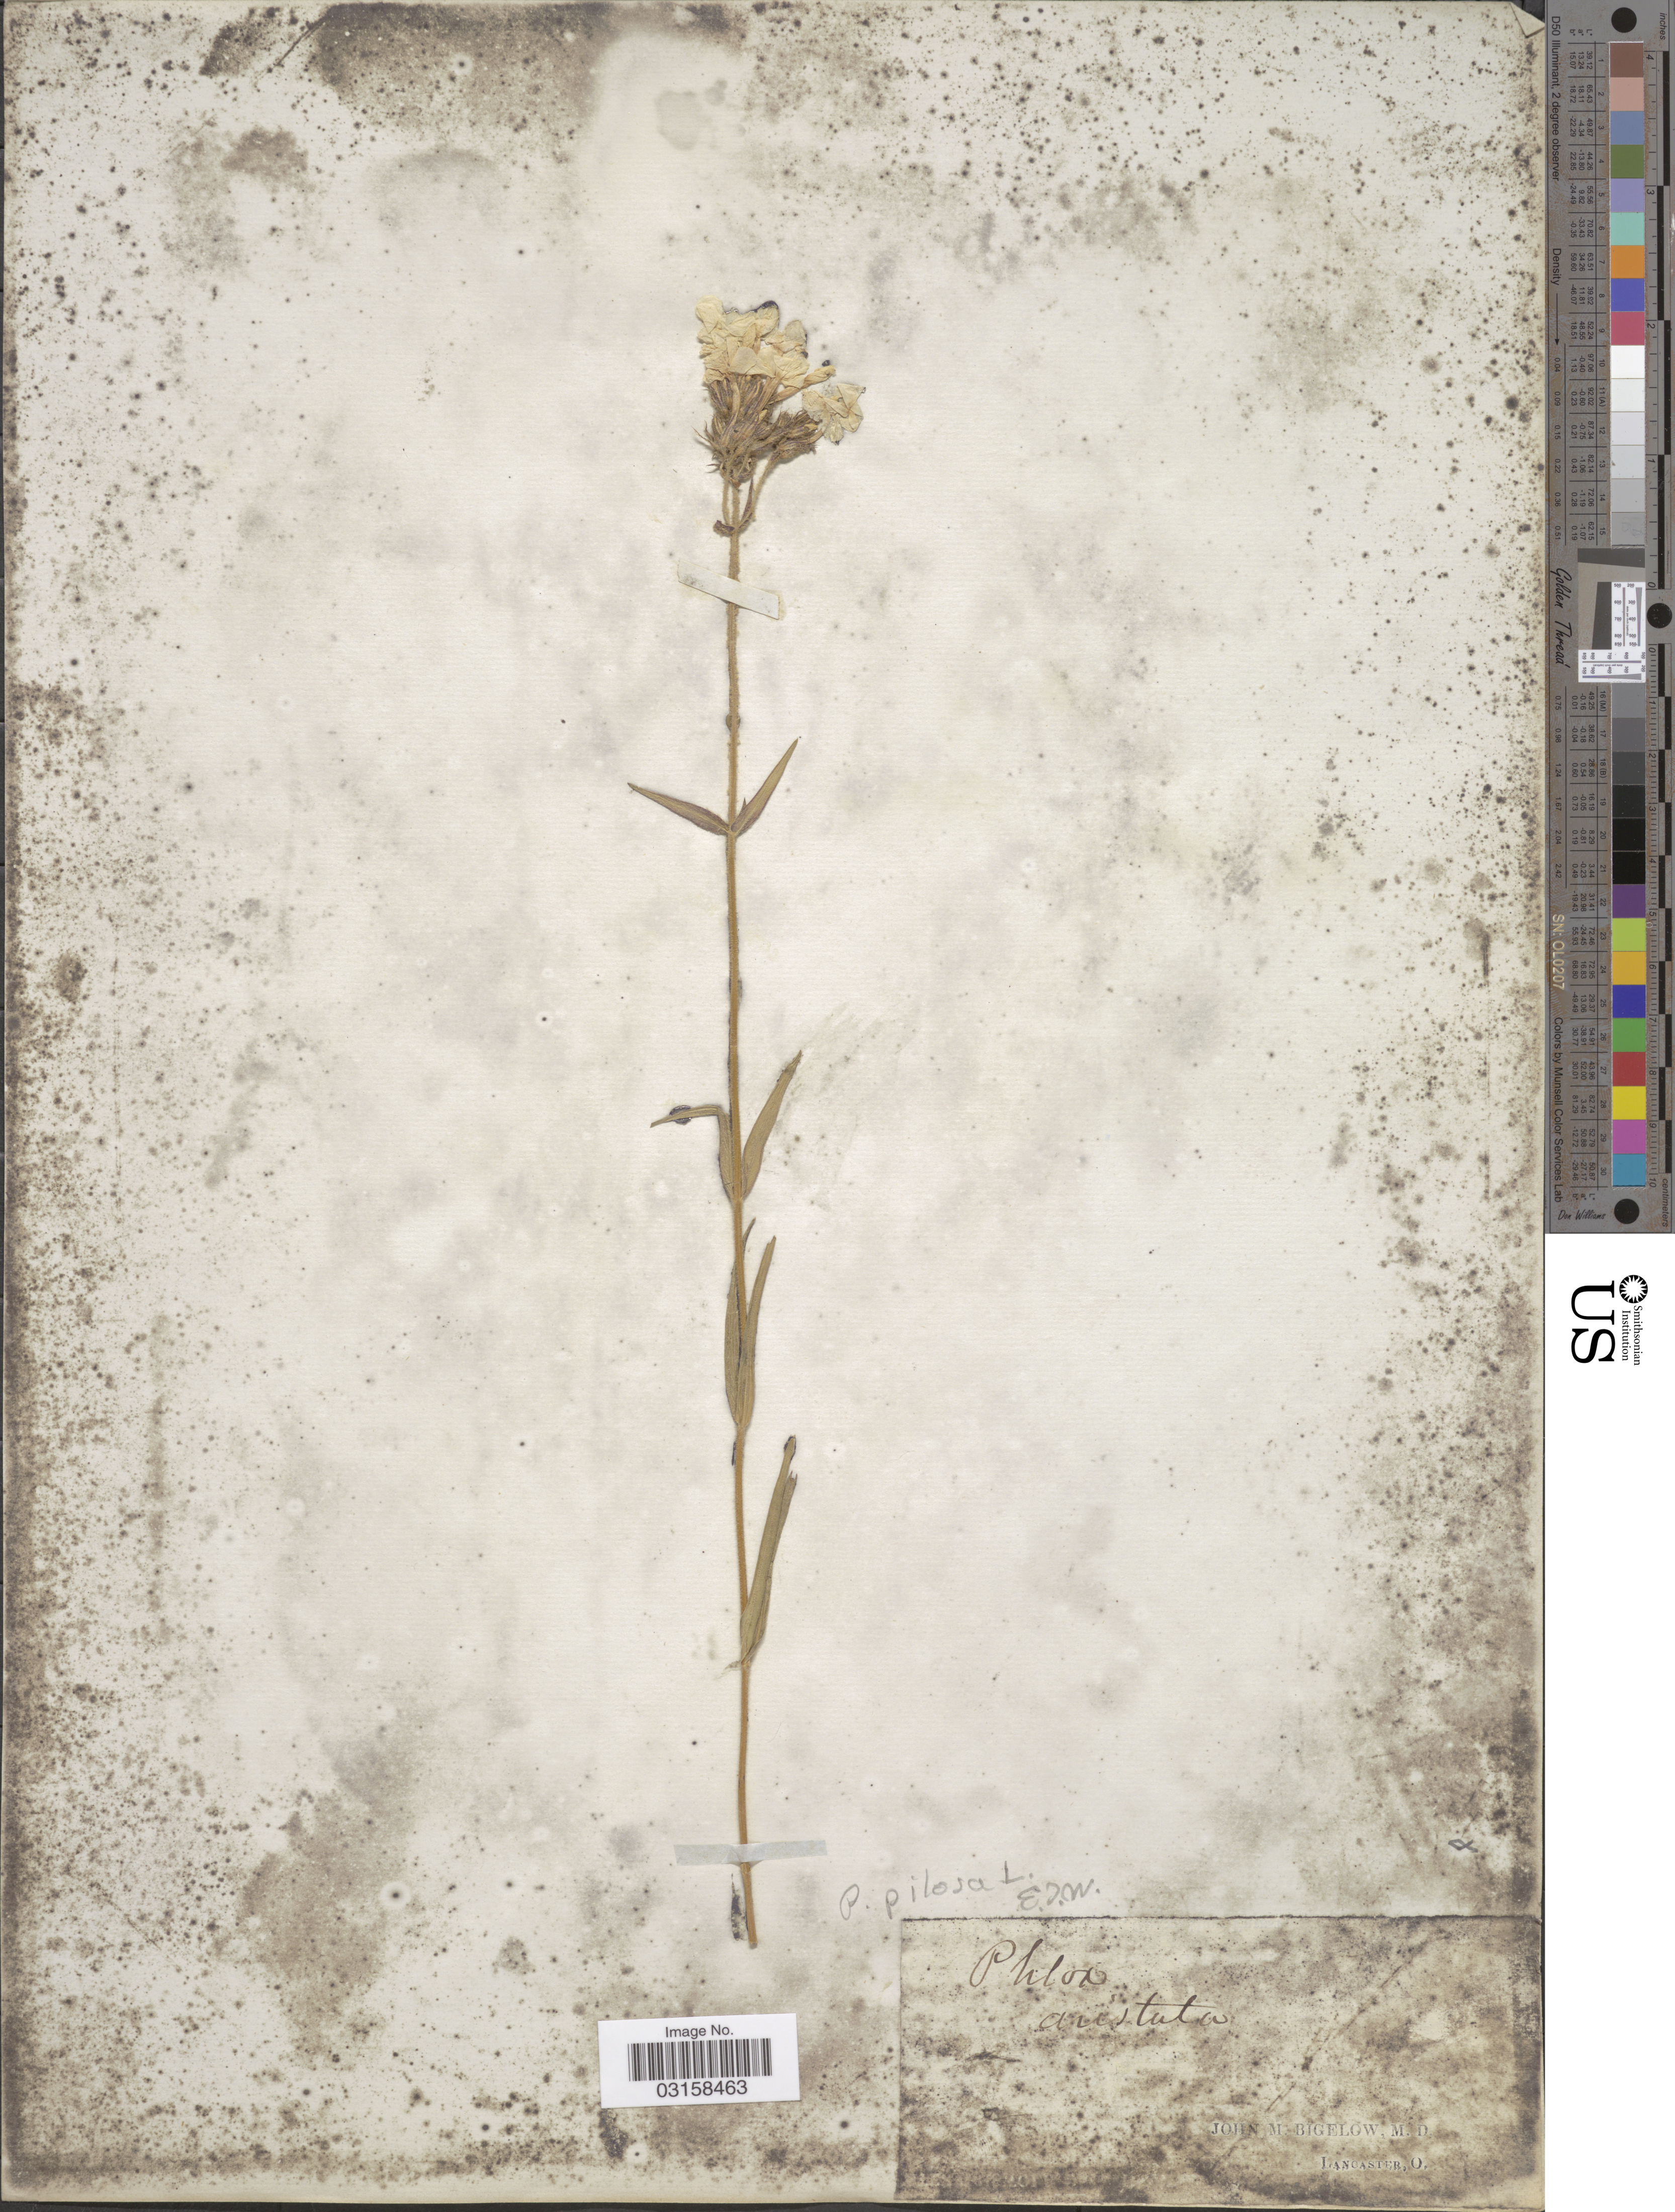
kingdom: Plantae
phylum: Tracheophyta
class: Magnoliopsida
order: Ericales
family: Polemoniaceae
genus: Phlox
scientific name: Phlox pilosa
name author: L.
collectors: J. M. Bigelow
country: United States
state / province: Ohio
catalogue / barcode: US 103191